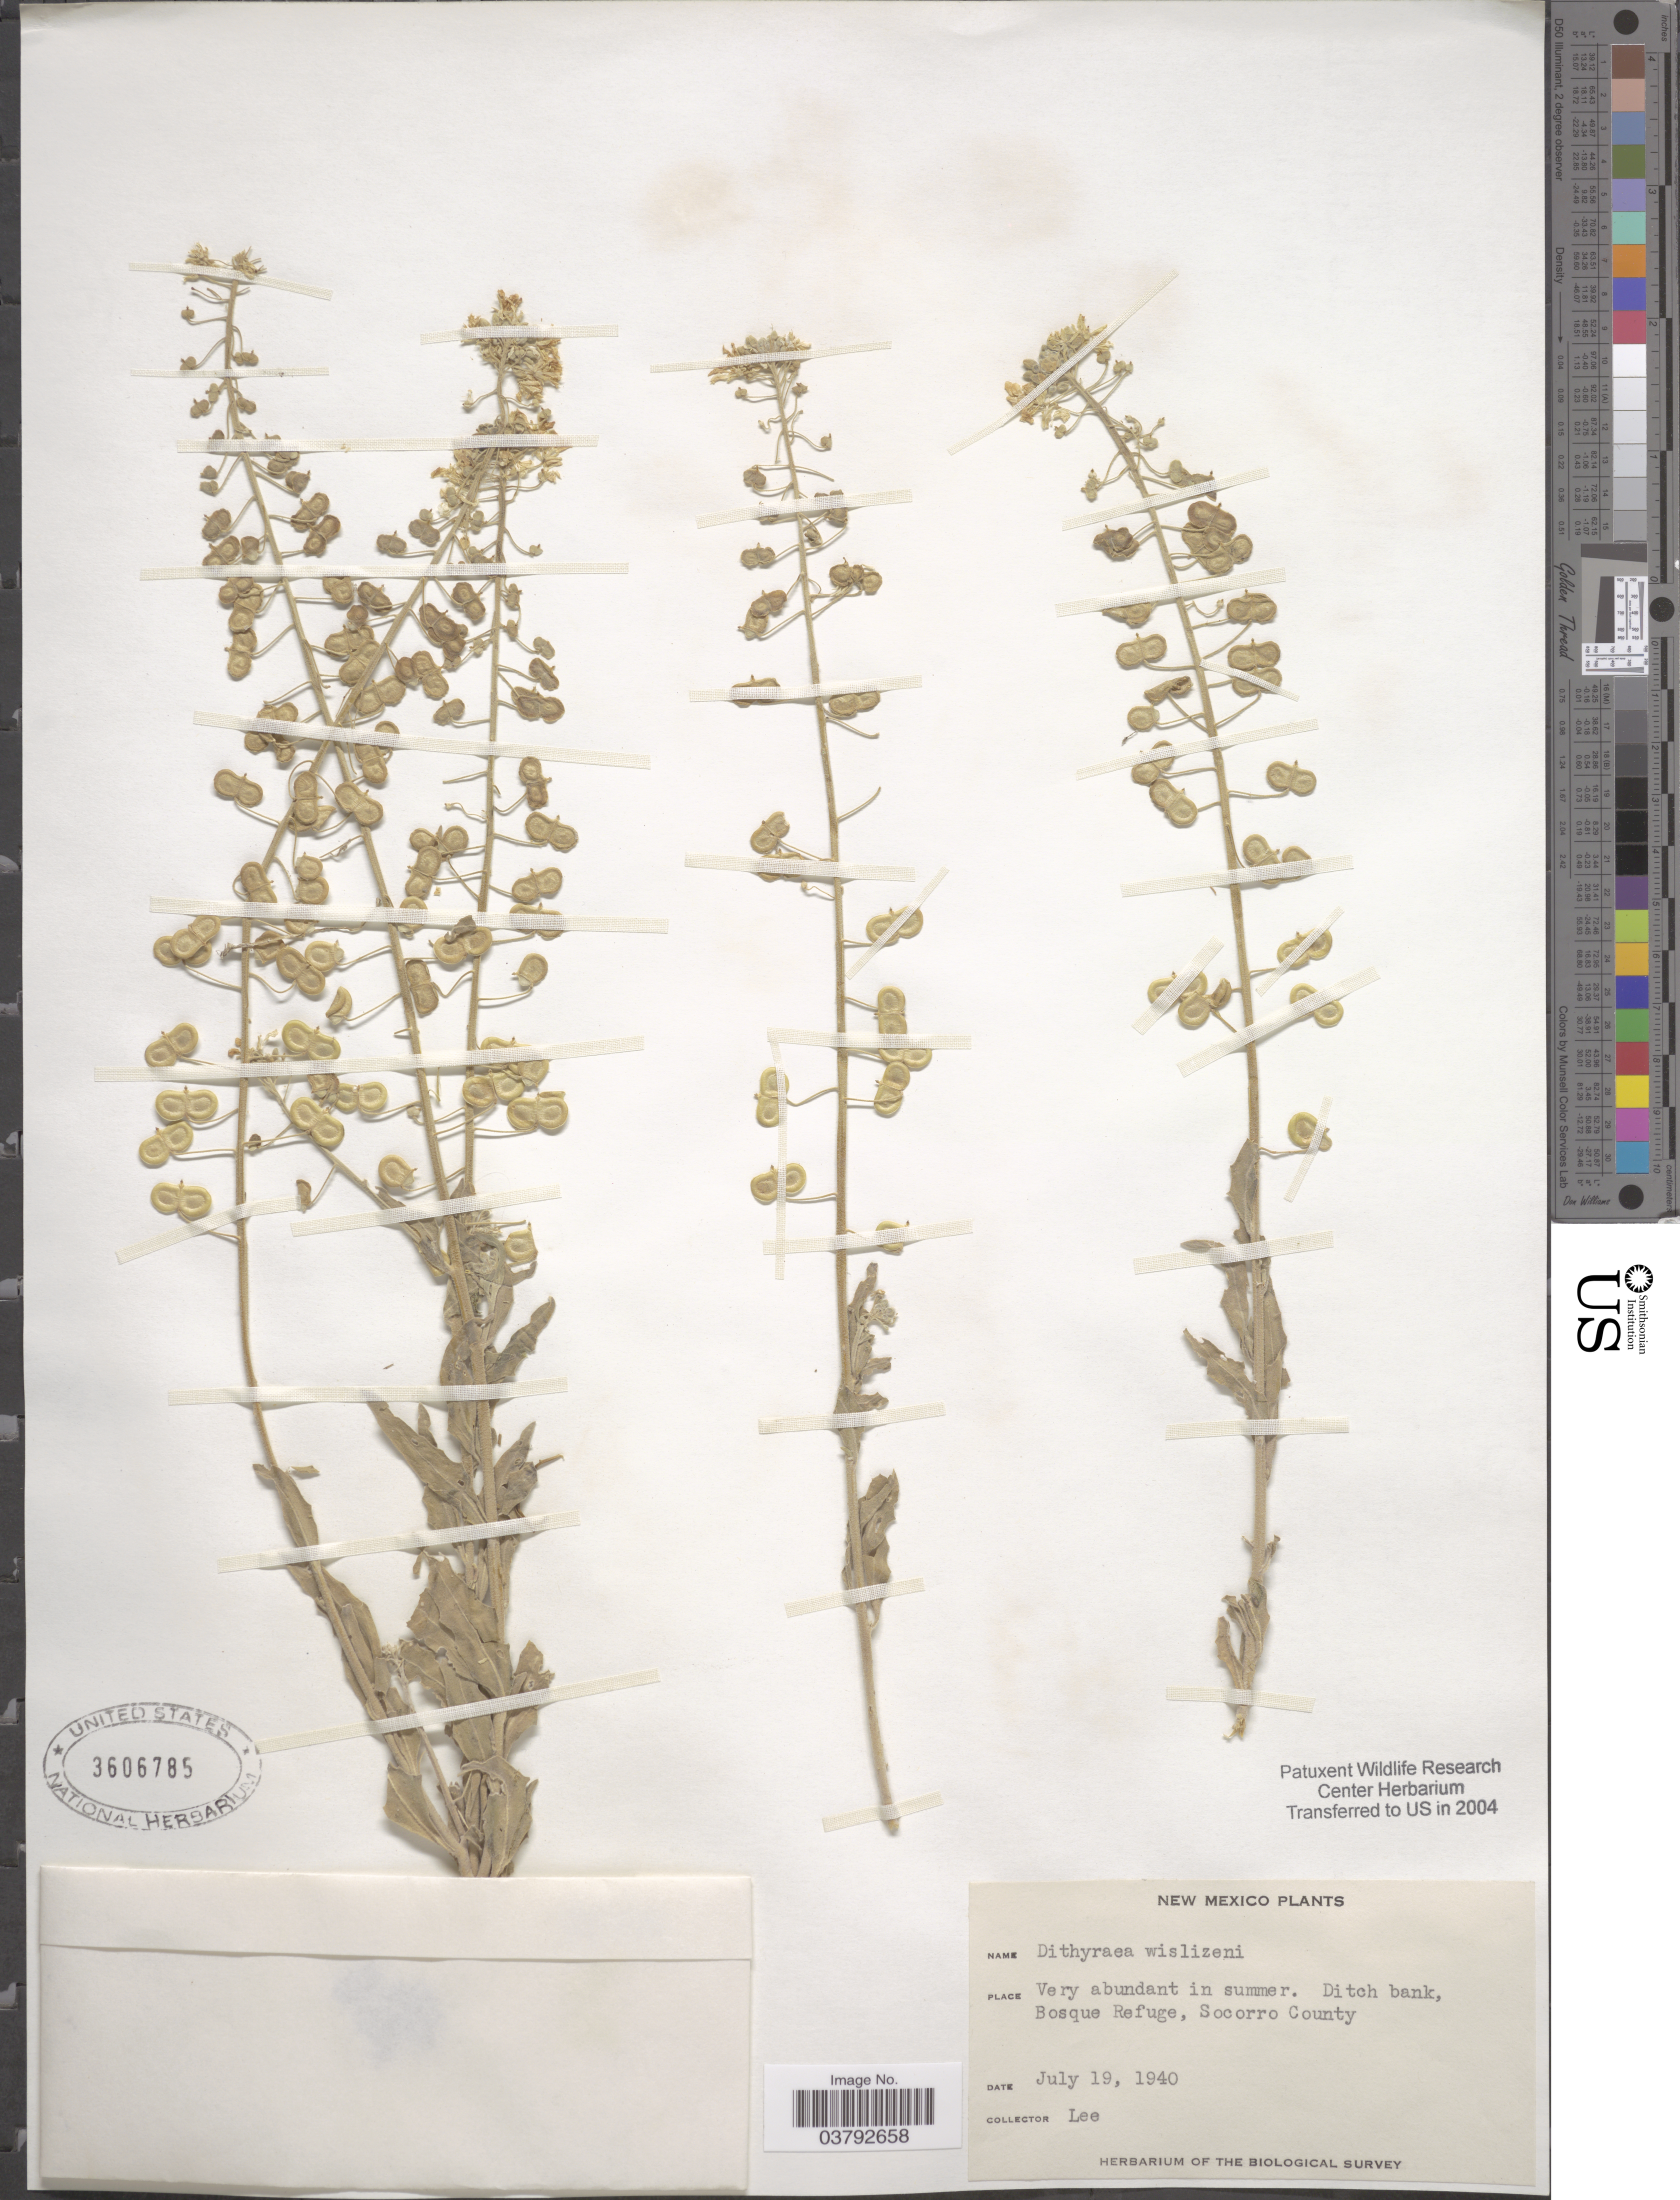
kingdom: Plantae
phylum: Tracheophyta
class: Magnoliopsida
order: Brassicales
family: Brassicaceae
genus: Dithyrea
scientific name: Dithyrea wislizeni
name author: Engelm.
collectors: -. Lee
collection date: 1940-07-19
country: United States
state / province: New Mexico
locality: Ditch bank, Bosque Refuge, Socorro County.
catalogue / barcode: US 3606785